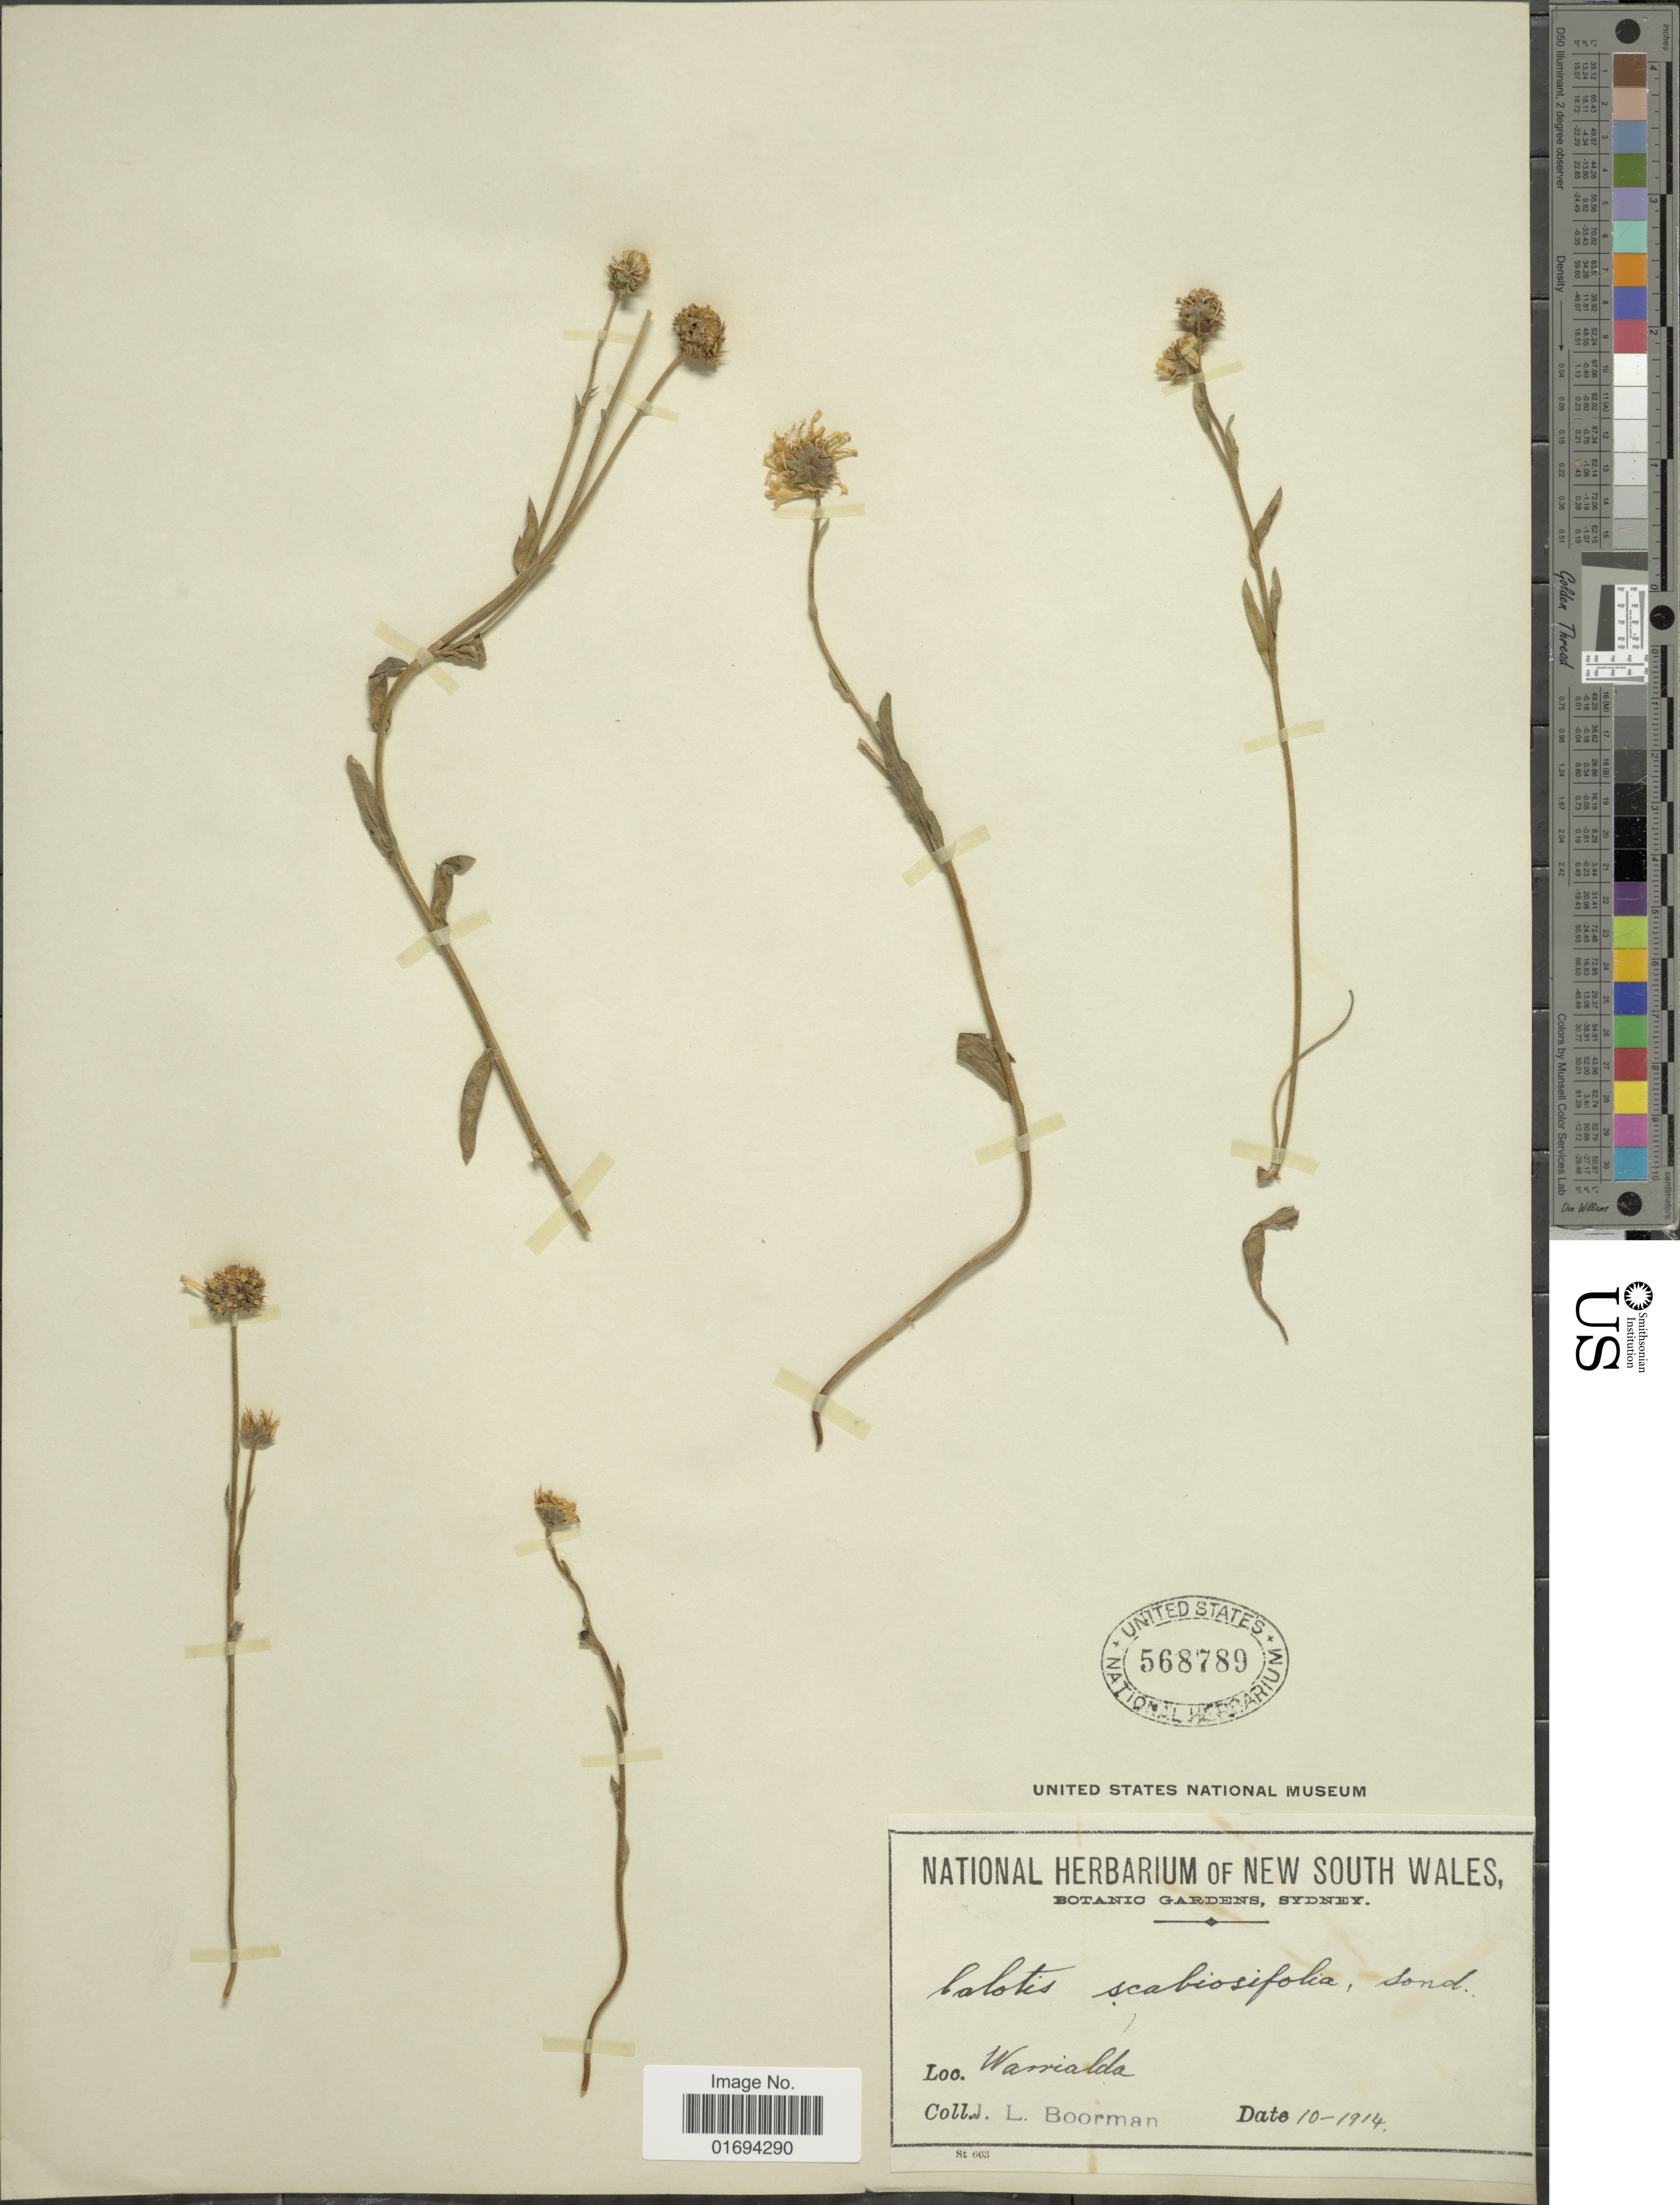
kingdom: Plantae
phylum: Tracheophyta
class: Magnoliopsida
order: Asterales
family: Asteraceae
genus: Calotis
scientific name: Calotis scabiosifolia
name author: Sond. ex F. Muell.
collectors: J. Boorman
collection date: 1914-10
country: Australia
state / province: New South Wales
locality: Warialda.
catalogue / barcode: US 568789